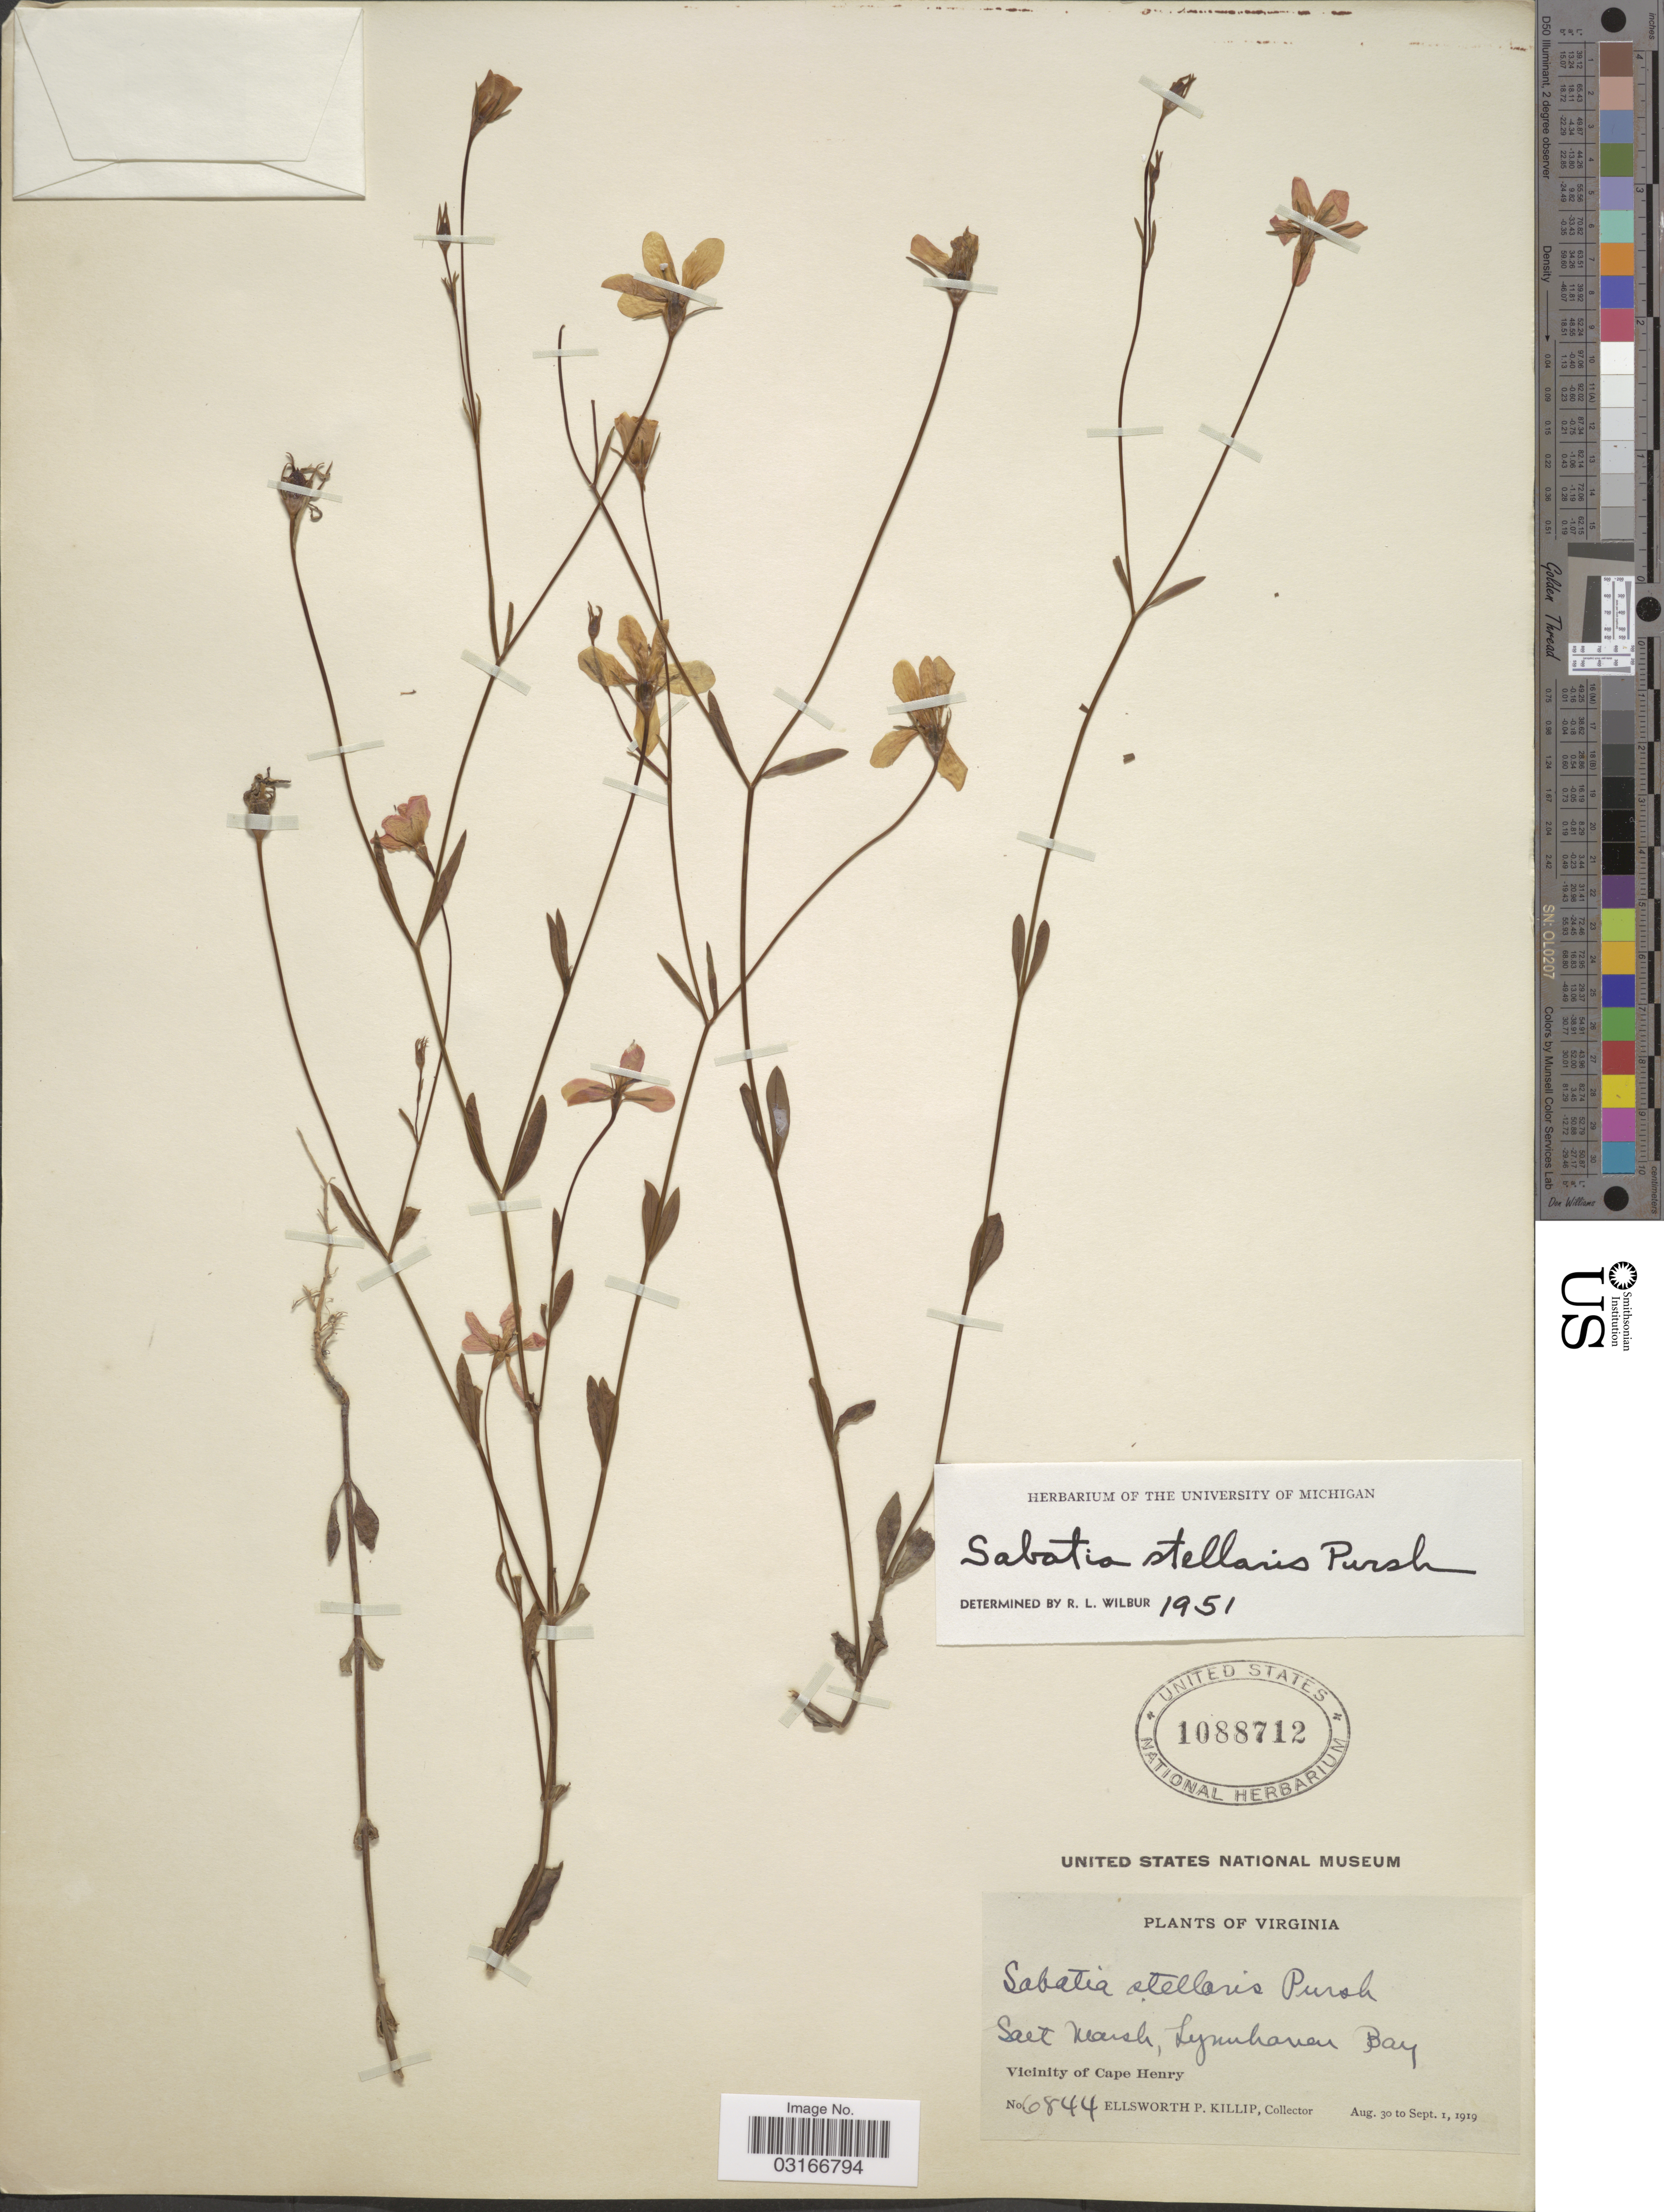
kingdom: Plantae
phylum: Tracheophyta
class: Magnoliopsida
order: Gentianales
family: Gentianaceae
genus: Sabatia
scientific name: Sabatia stellaris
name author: Pursh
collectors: E. P. Killip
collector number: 6844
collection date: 1919-08-30/1919-09-01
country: United States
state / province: Virginia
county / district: City of Virginia Beach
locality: Salt marsh, Lynnhaven Bay. Vicinity of Cape Henry.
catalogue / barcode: US 1088712